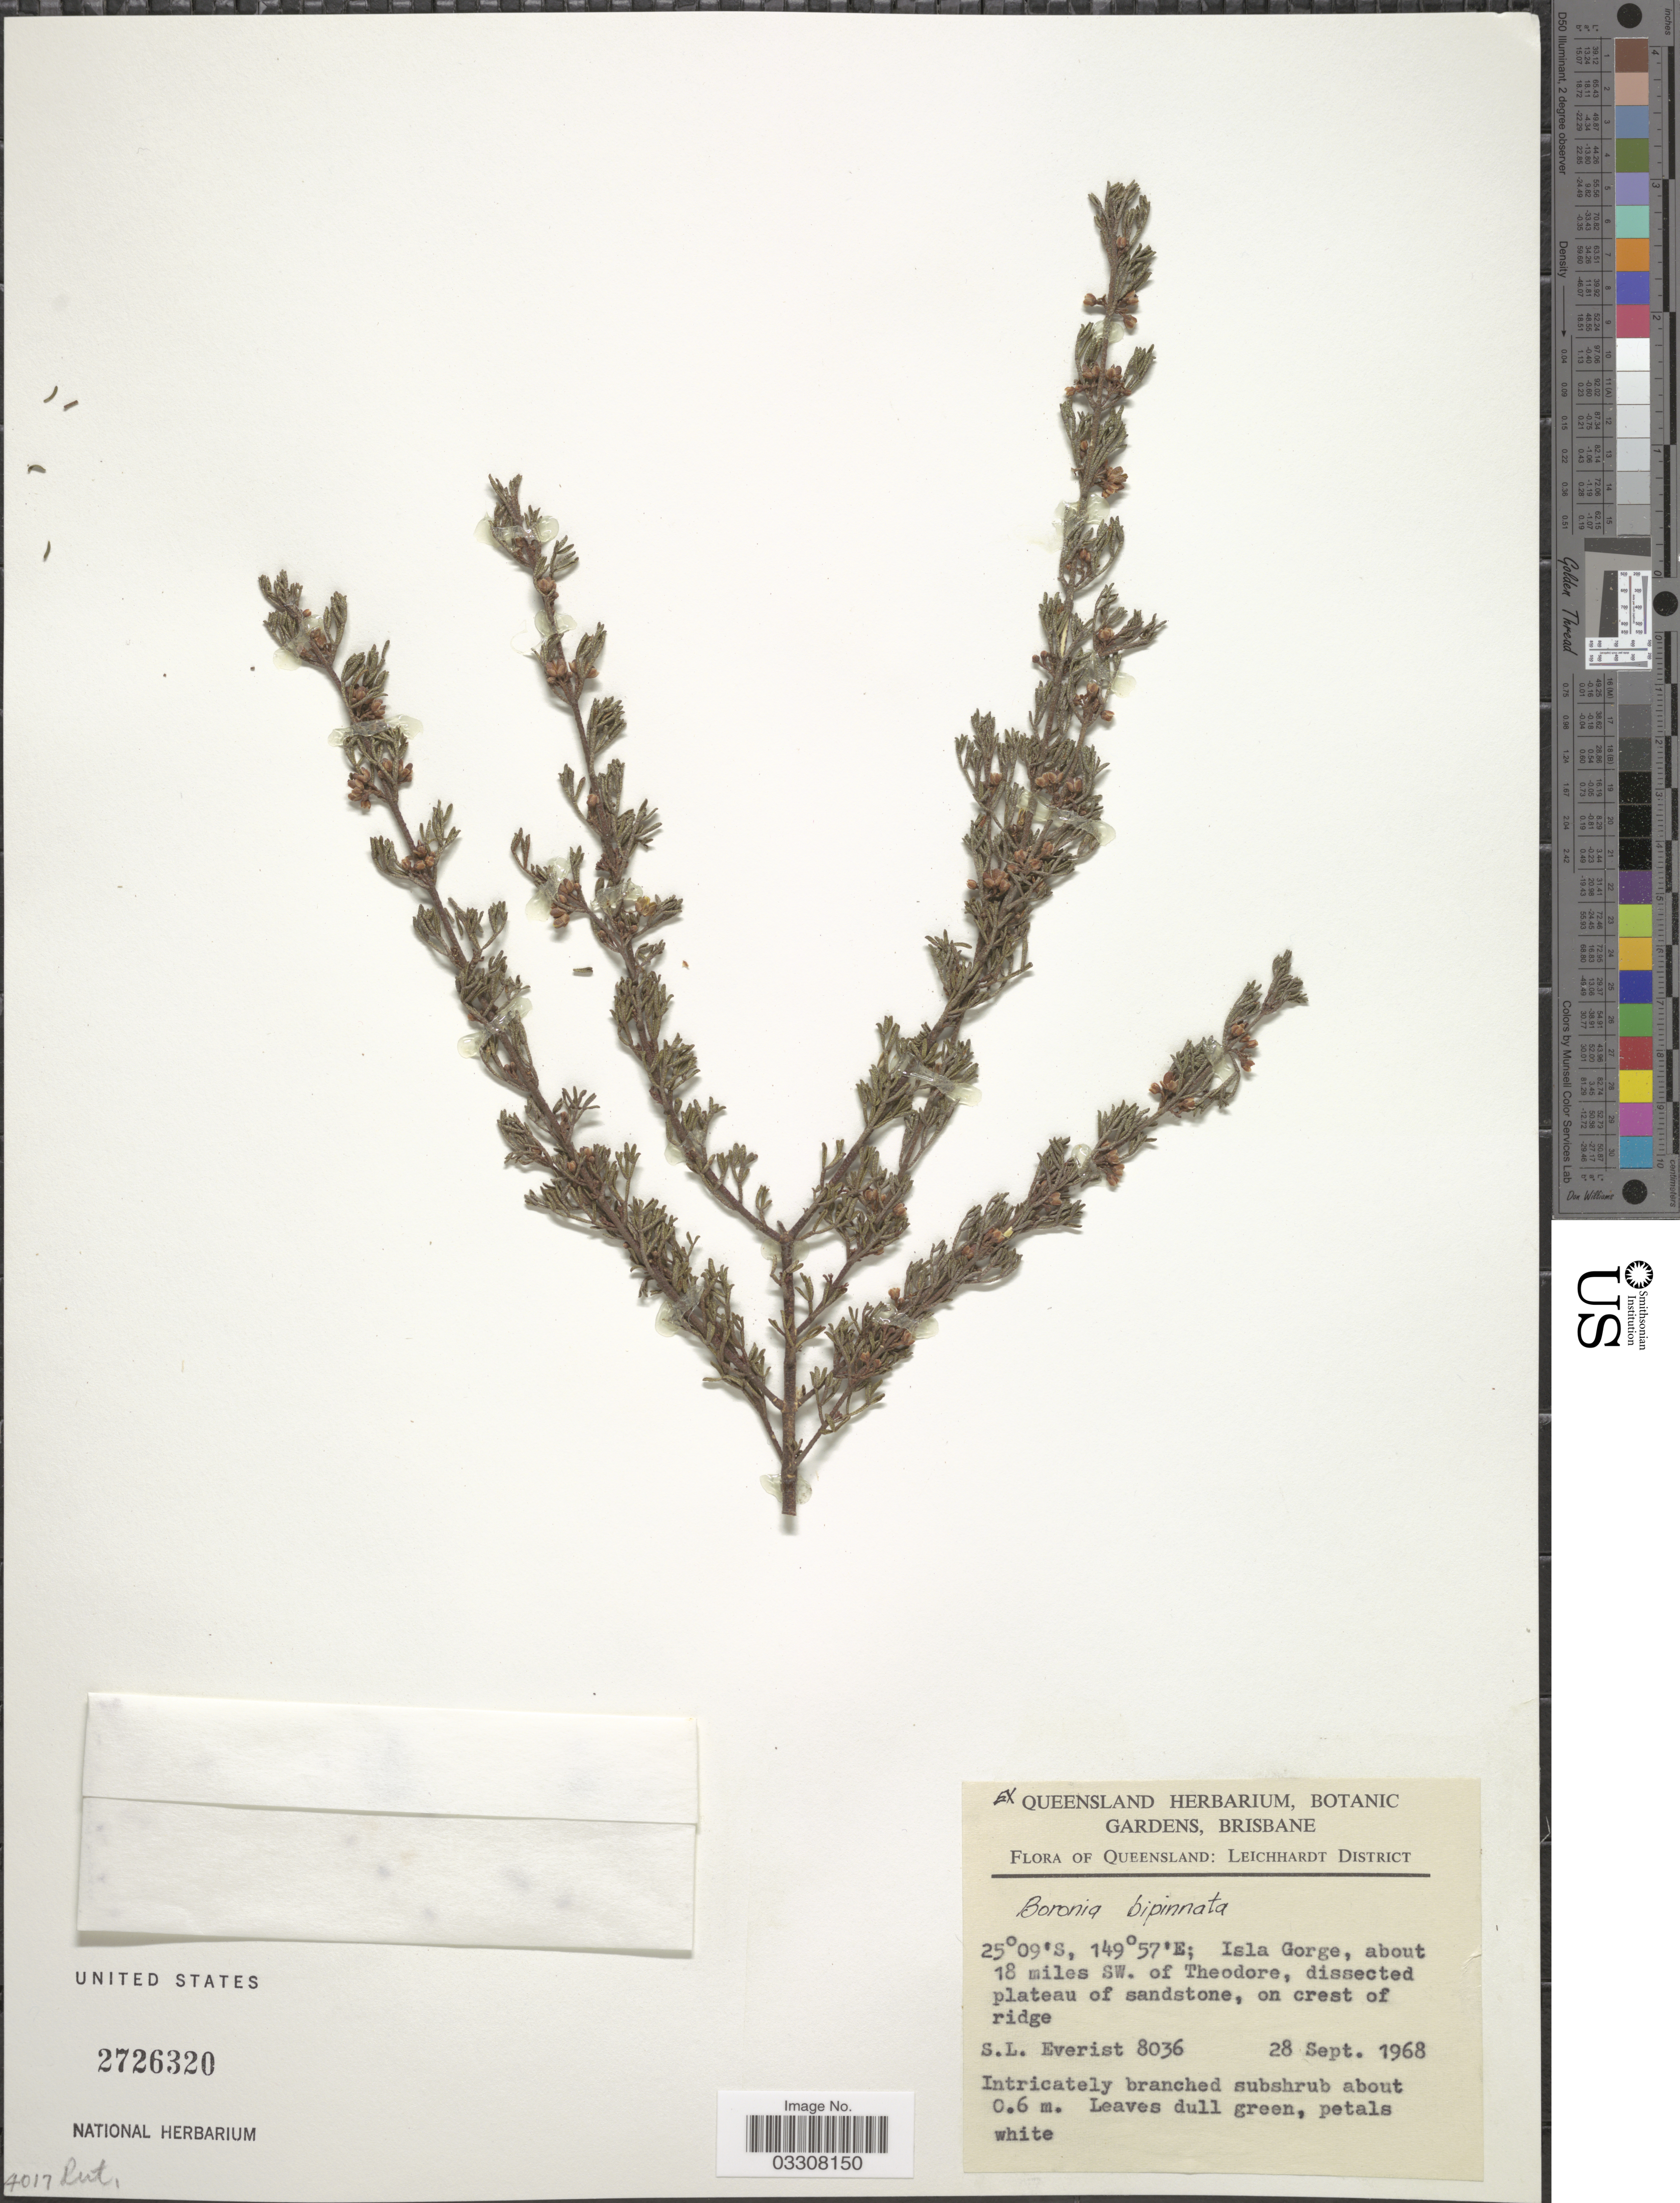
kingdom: Plantae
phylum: Tracheophyta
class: Magnoliopsida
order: Sapindales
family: Rutaceae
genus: Cyanothamnus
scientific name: Cyanothamnus occidentalis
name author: (Duretto) Duretto & Heslewood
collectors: S. Everist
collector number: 8036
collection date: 1968-09-28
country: Australia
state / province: Queensland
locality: Leichhardt District. Isla Gorgem about 18 miles SW. of Theodore, on crest of ridge.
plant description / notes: cited as Boronia occidentalis Duretto by M.F. Duretto, Muelleria 17: 37. 2003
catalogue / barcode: US 2726320